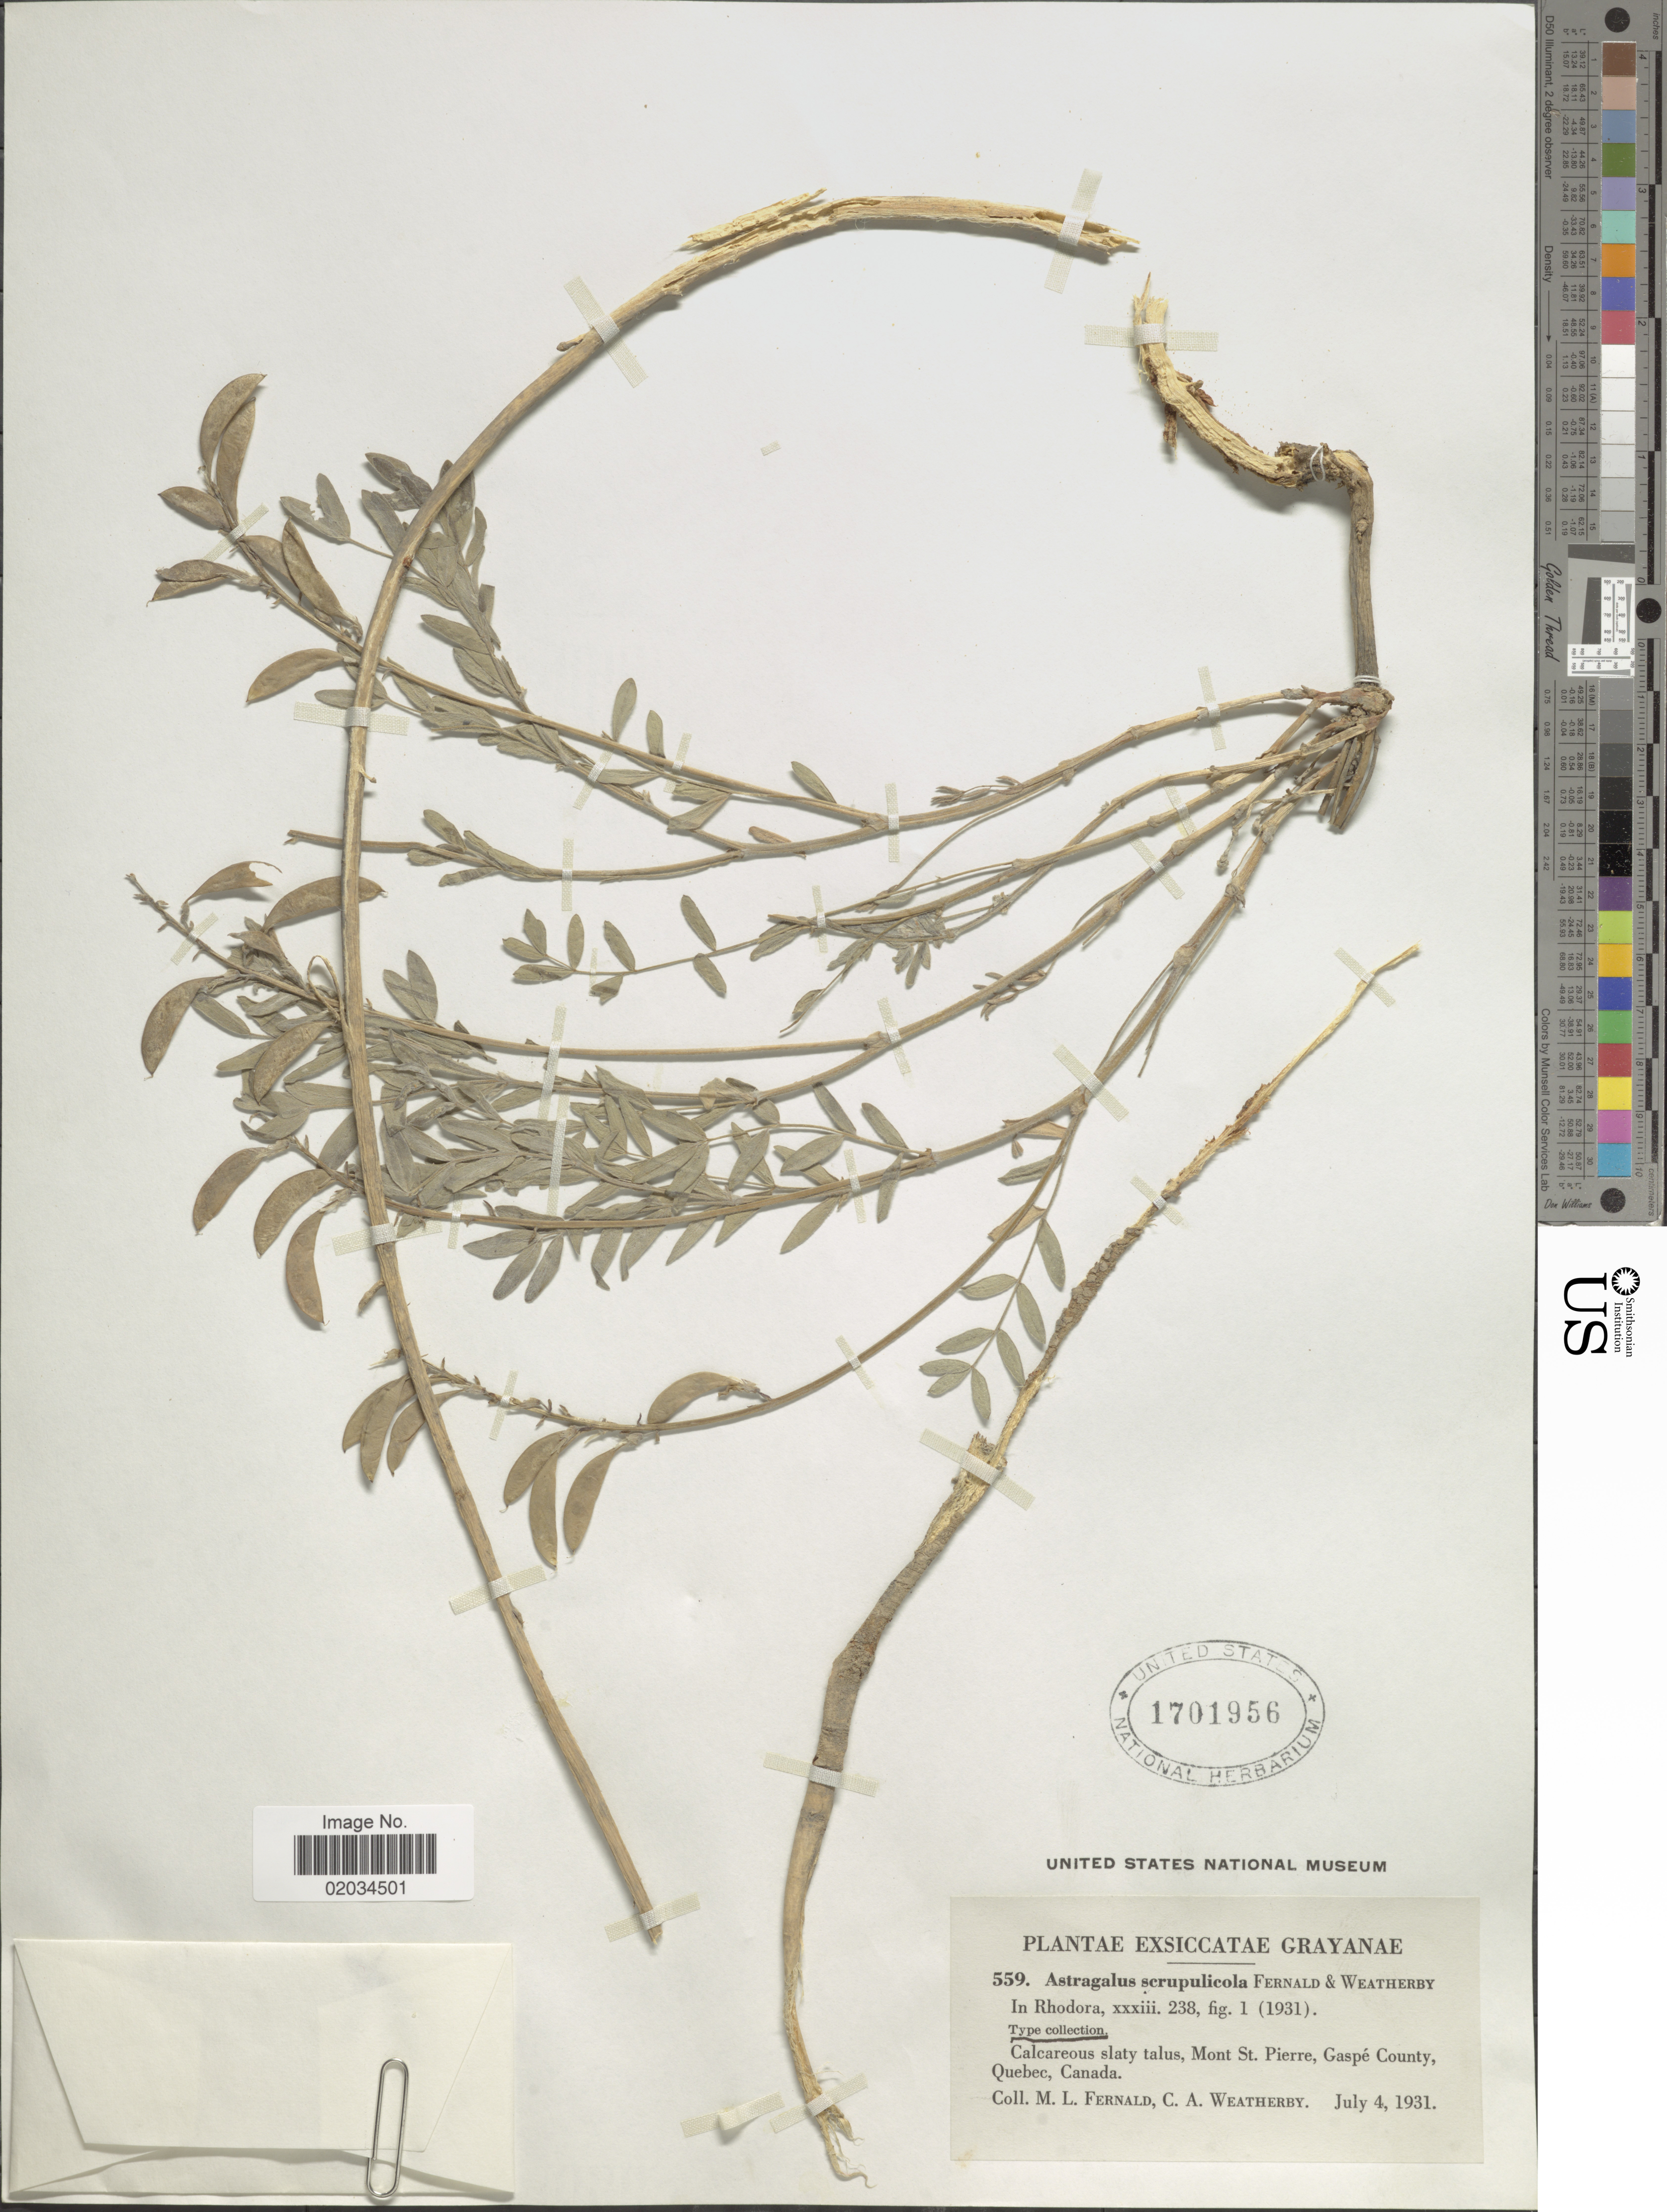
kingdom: Plantae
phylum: Tracheophyta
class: Magnoliopsida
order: Fabales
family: Fabaceae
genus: Astragalus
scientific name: Astragalus scrupulicola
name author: Fernald & Weath.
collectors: M. L. Fernald & C. A. Weatherby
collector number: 559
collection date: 1931-07-04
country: Canada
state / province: Quebec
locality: Grayanae, Mont St. Pierre, Gaspe County.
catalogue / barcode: US 1701956